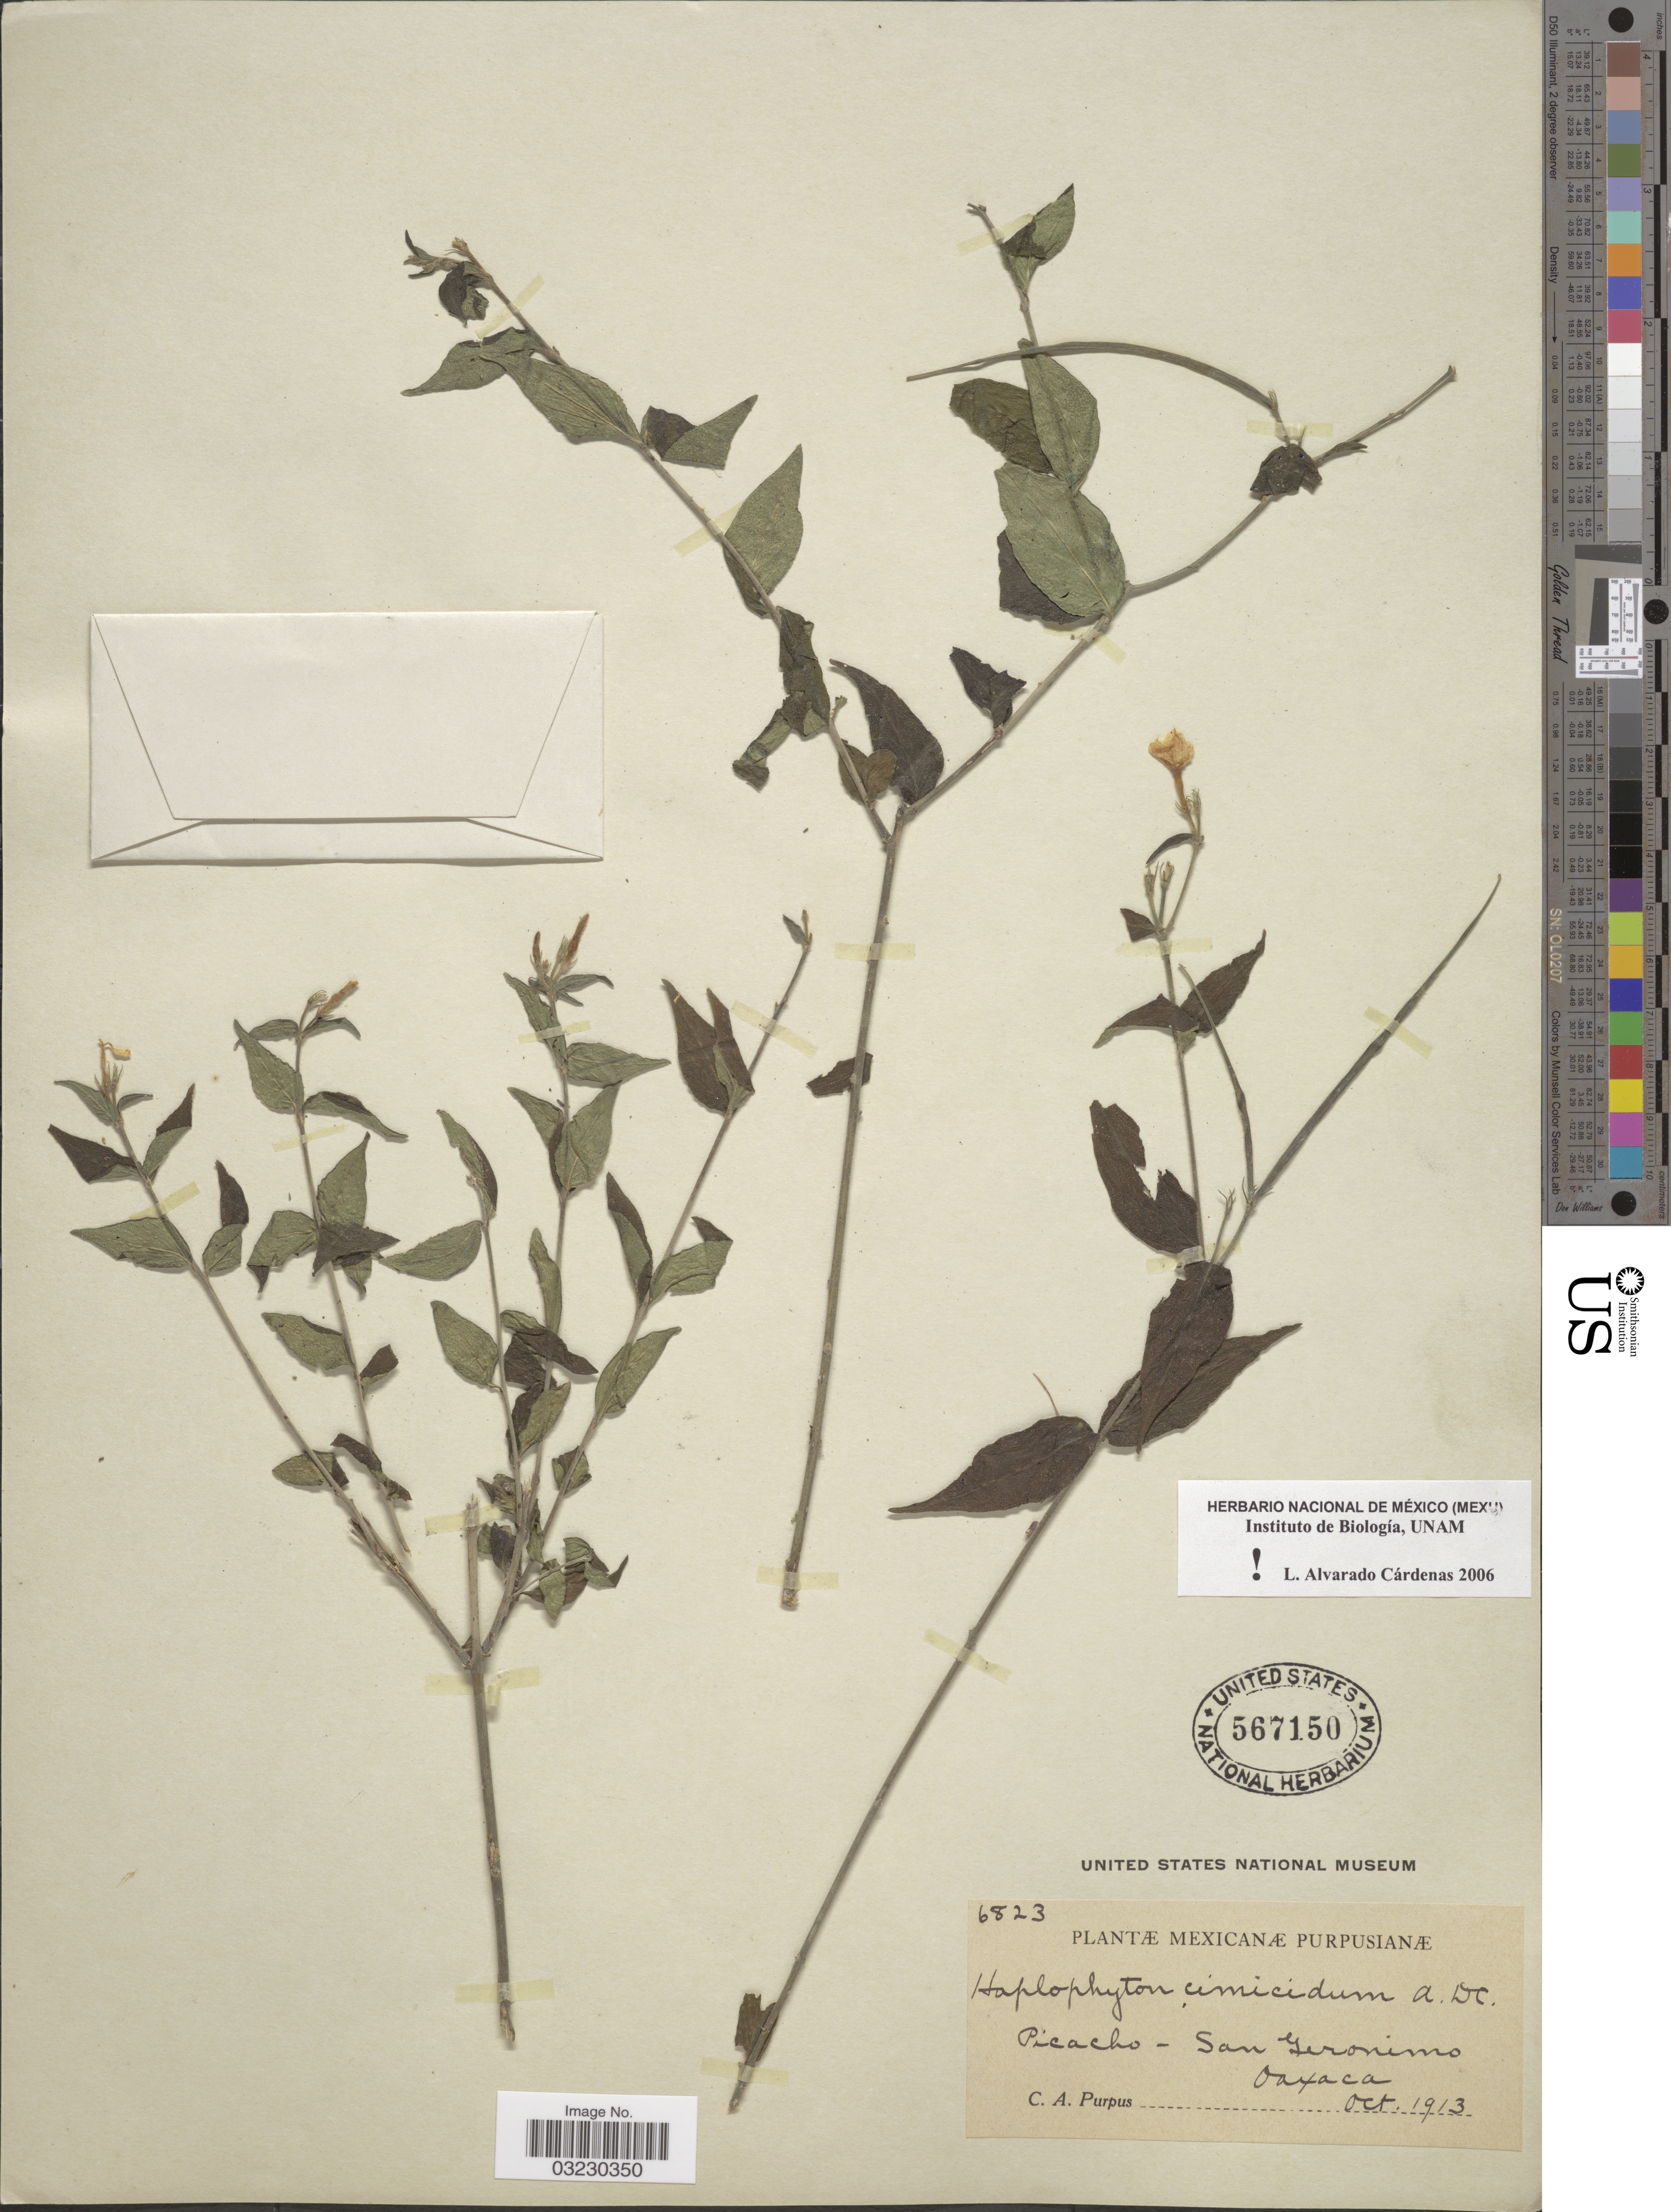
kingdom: Plantae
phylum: Tracheophyta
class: Magnoliopsida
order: Gentianales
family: Apocynaceae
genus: Haplophyton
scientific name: Haplophyton cimicidum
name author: A. DC.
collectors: C. A. Purpus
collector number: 6823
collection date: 1913-10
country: Mexico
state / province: Oaxaca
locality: Picacho - San Geronimo.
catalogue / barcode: US 567150